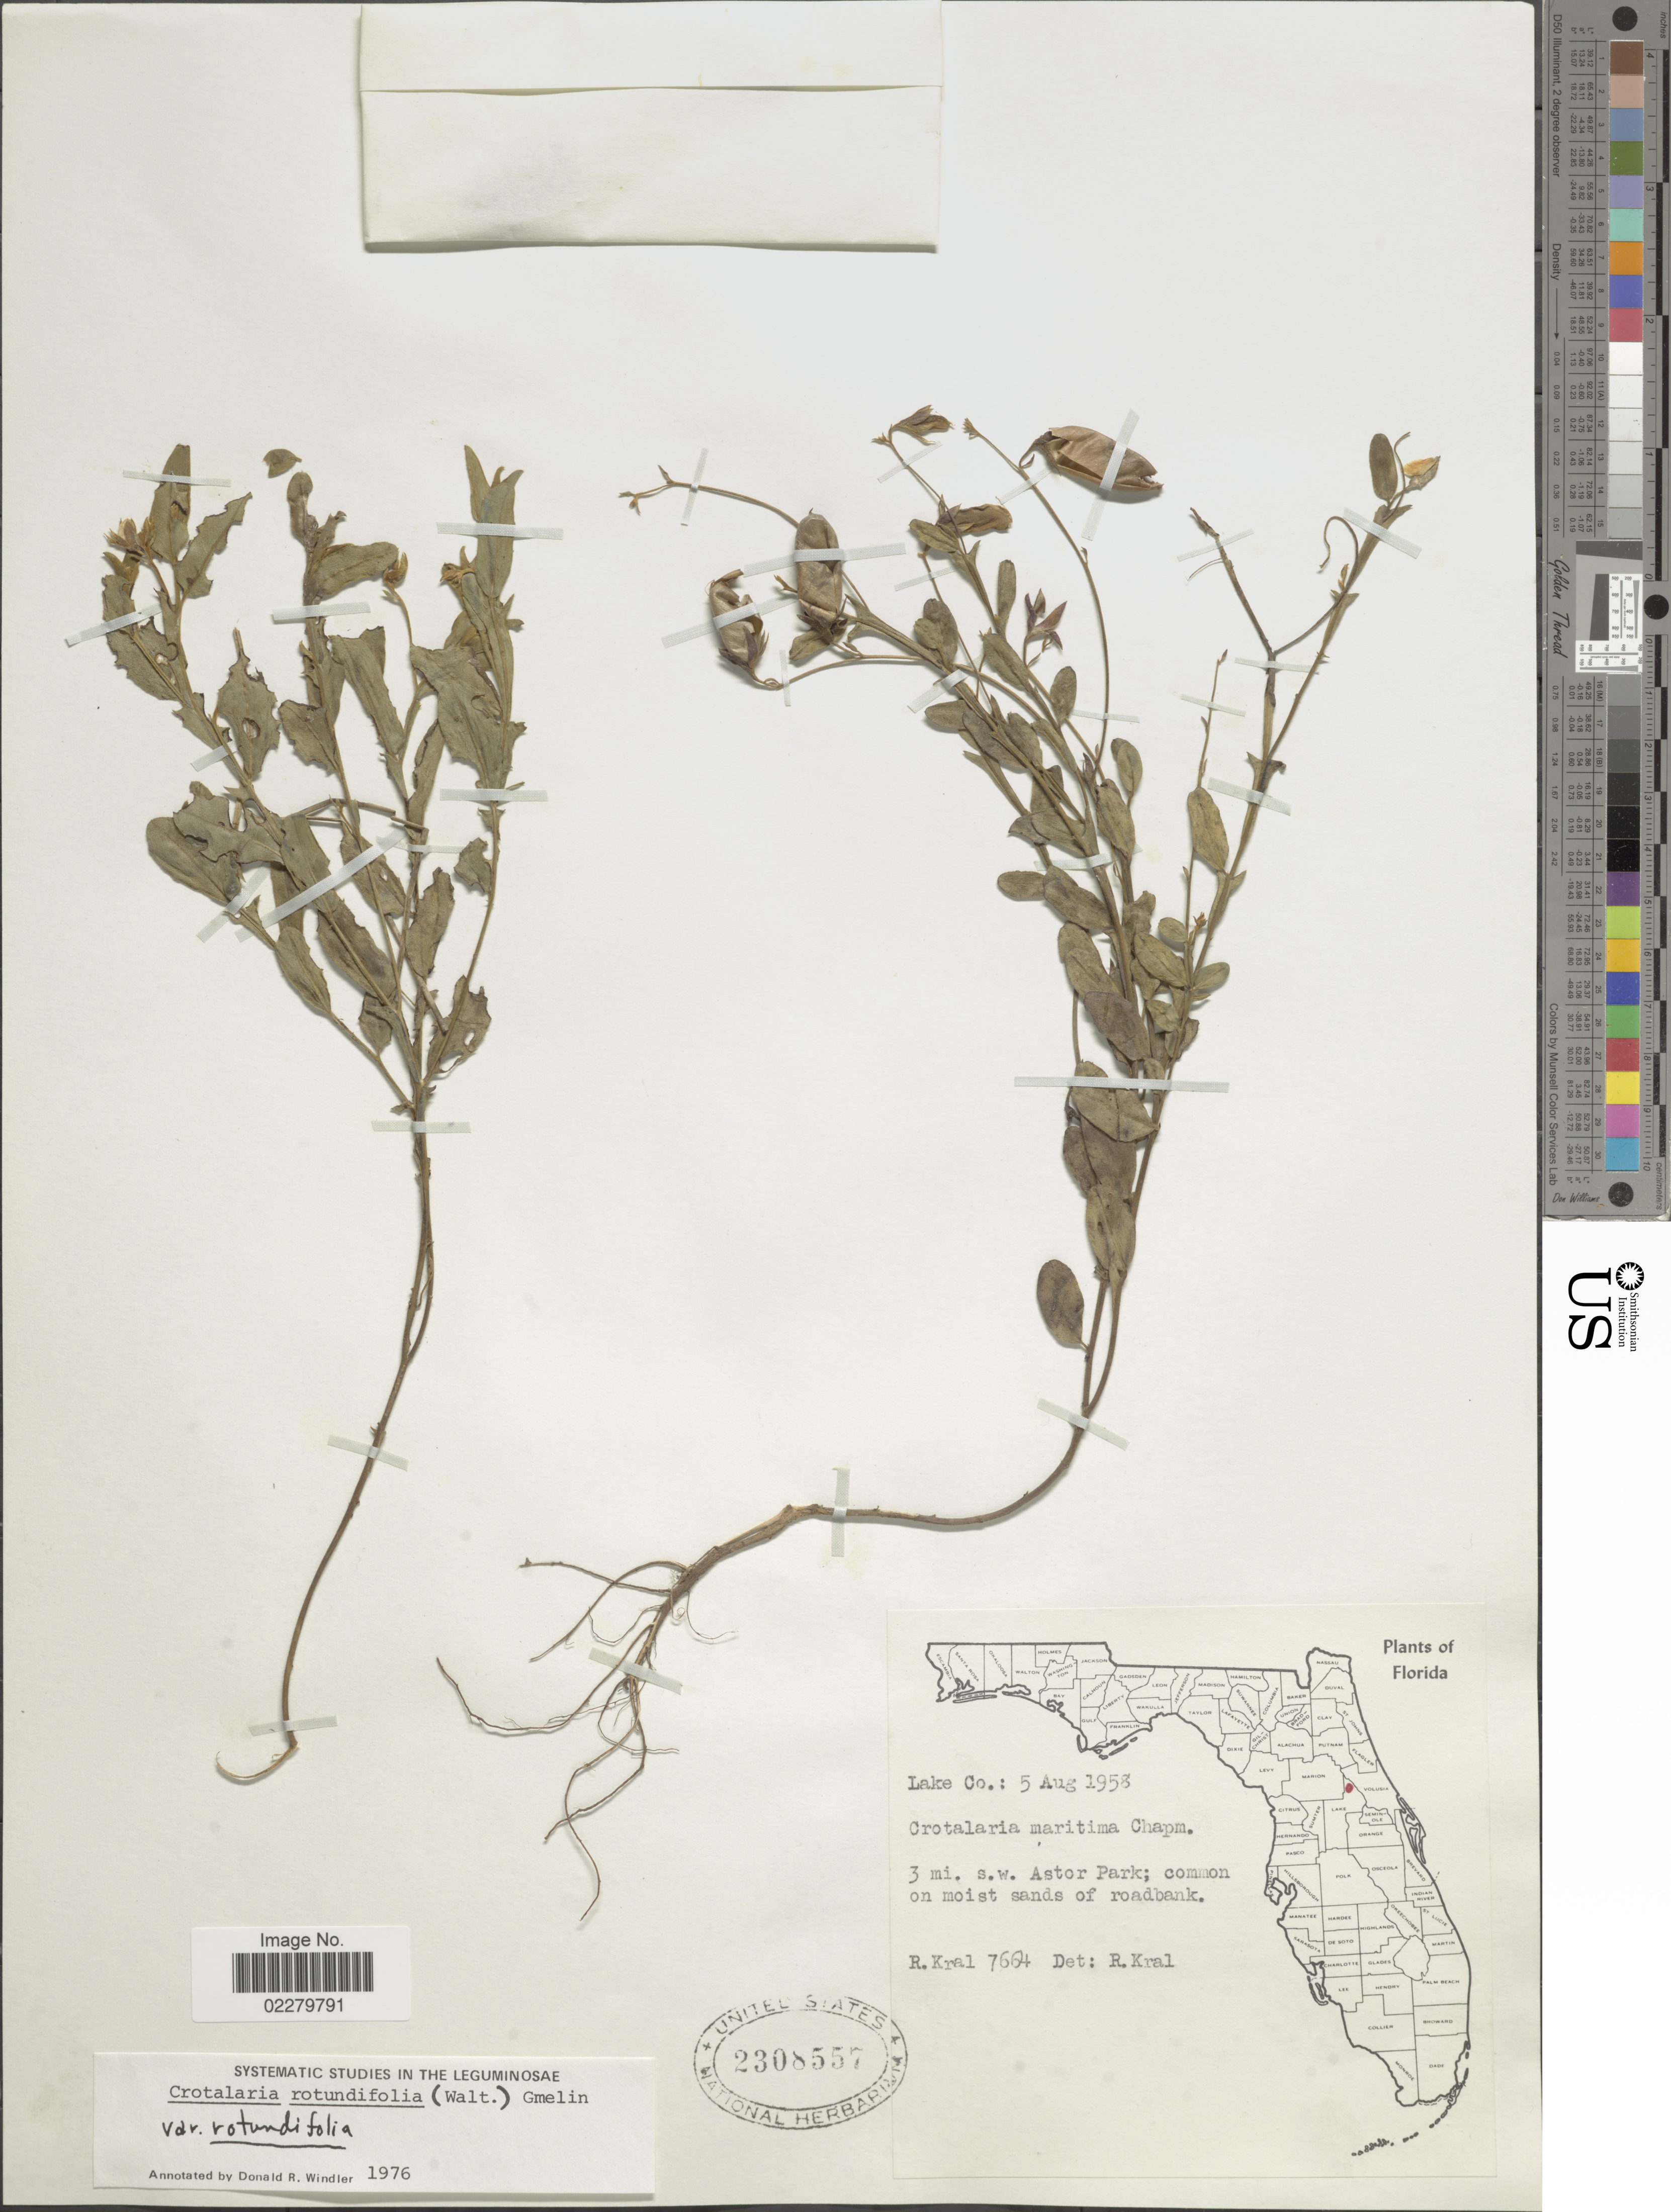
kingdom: Plantae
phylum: Tracheophyta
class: Magnoliopsida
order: Fabales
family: Fabaceae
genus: Crotalaria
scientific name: Crotalaria rotundifolia var. rotundifolia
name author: (Walter) J.F. Gmel.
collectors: R. Kral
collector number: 7664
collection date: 1958-08-05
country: United States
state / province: Florida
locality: Lake Co. 3 mi. s.w. of Astor Park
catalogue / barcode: US 2308557